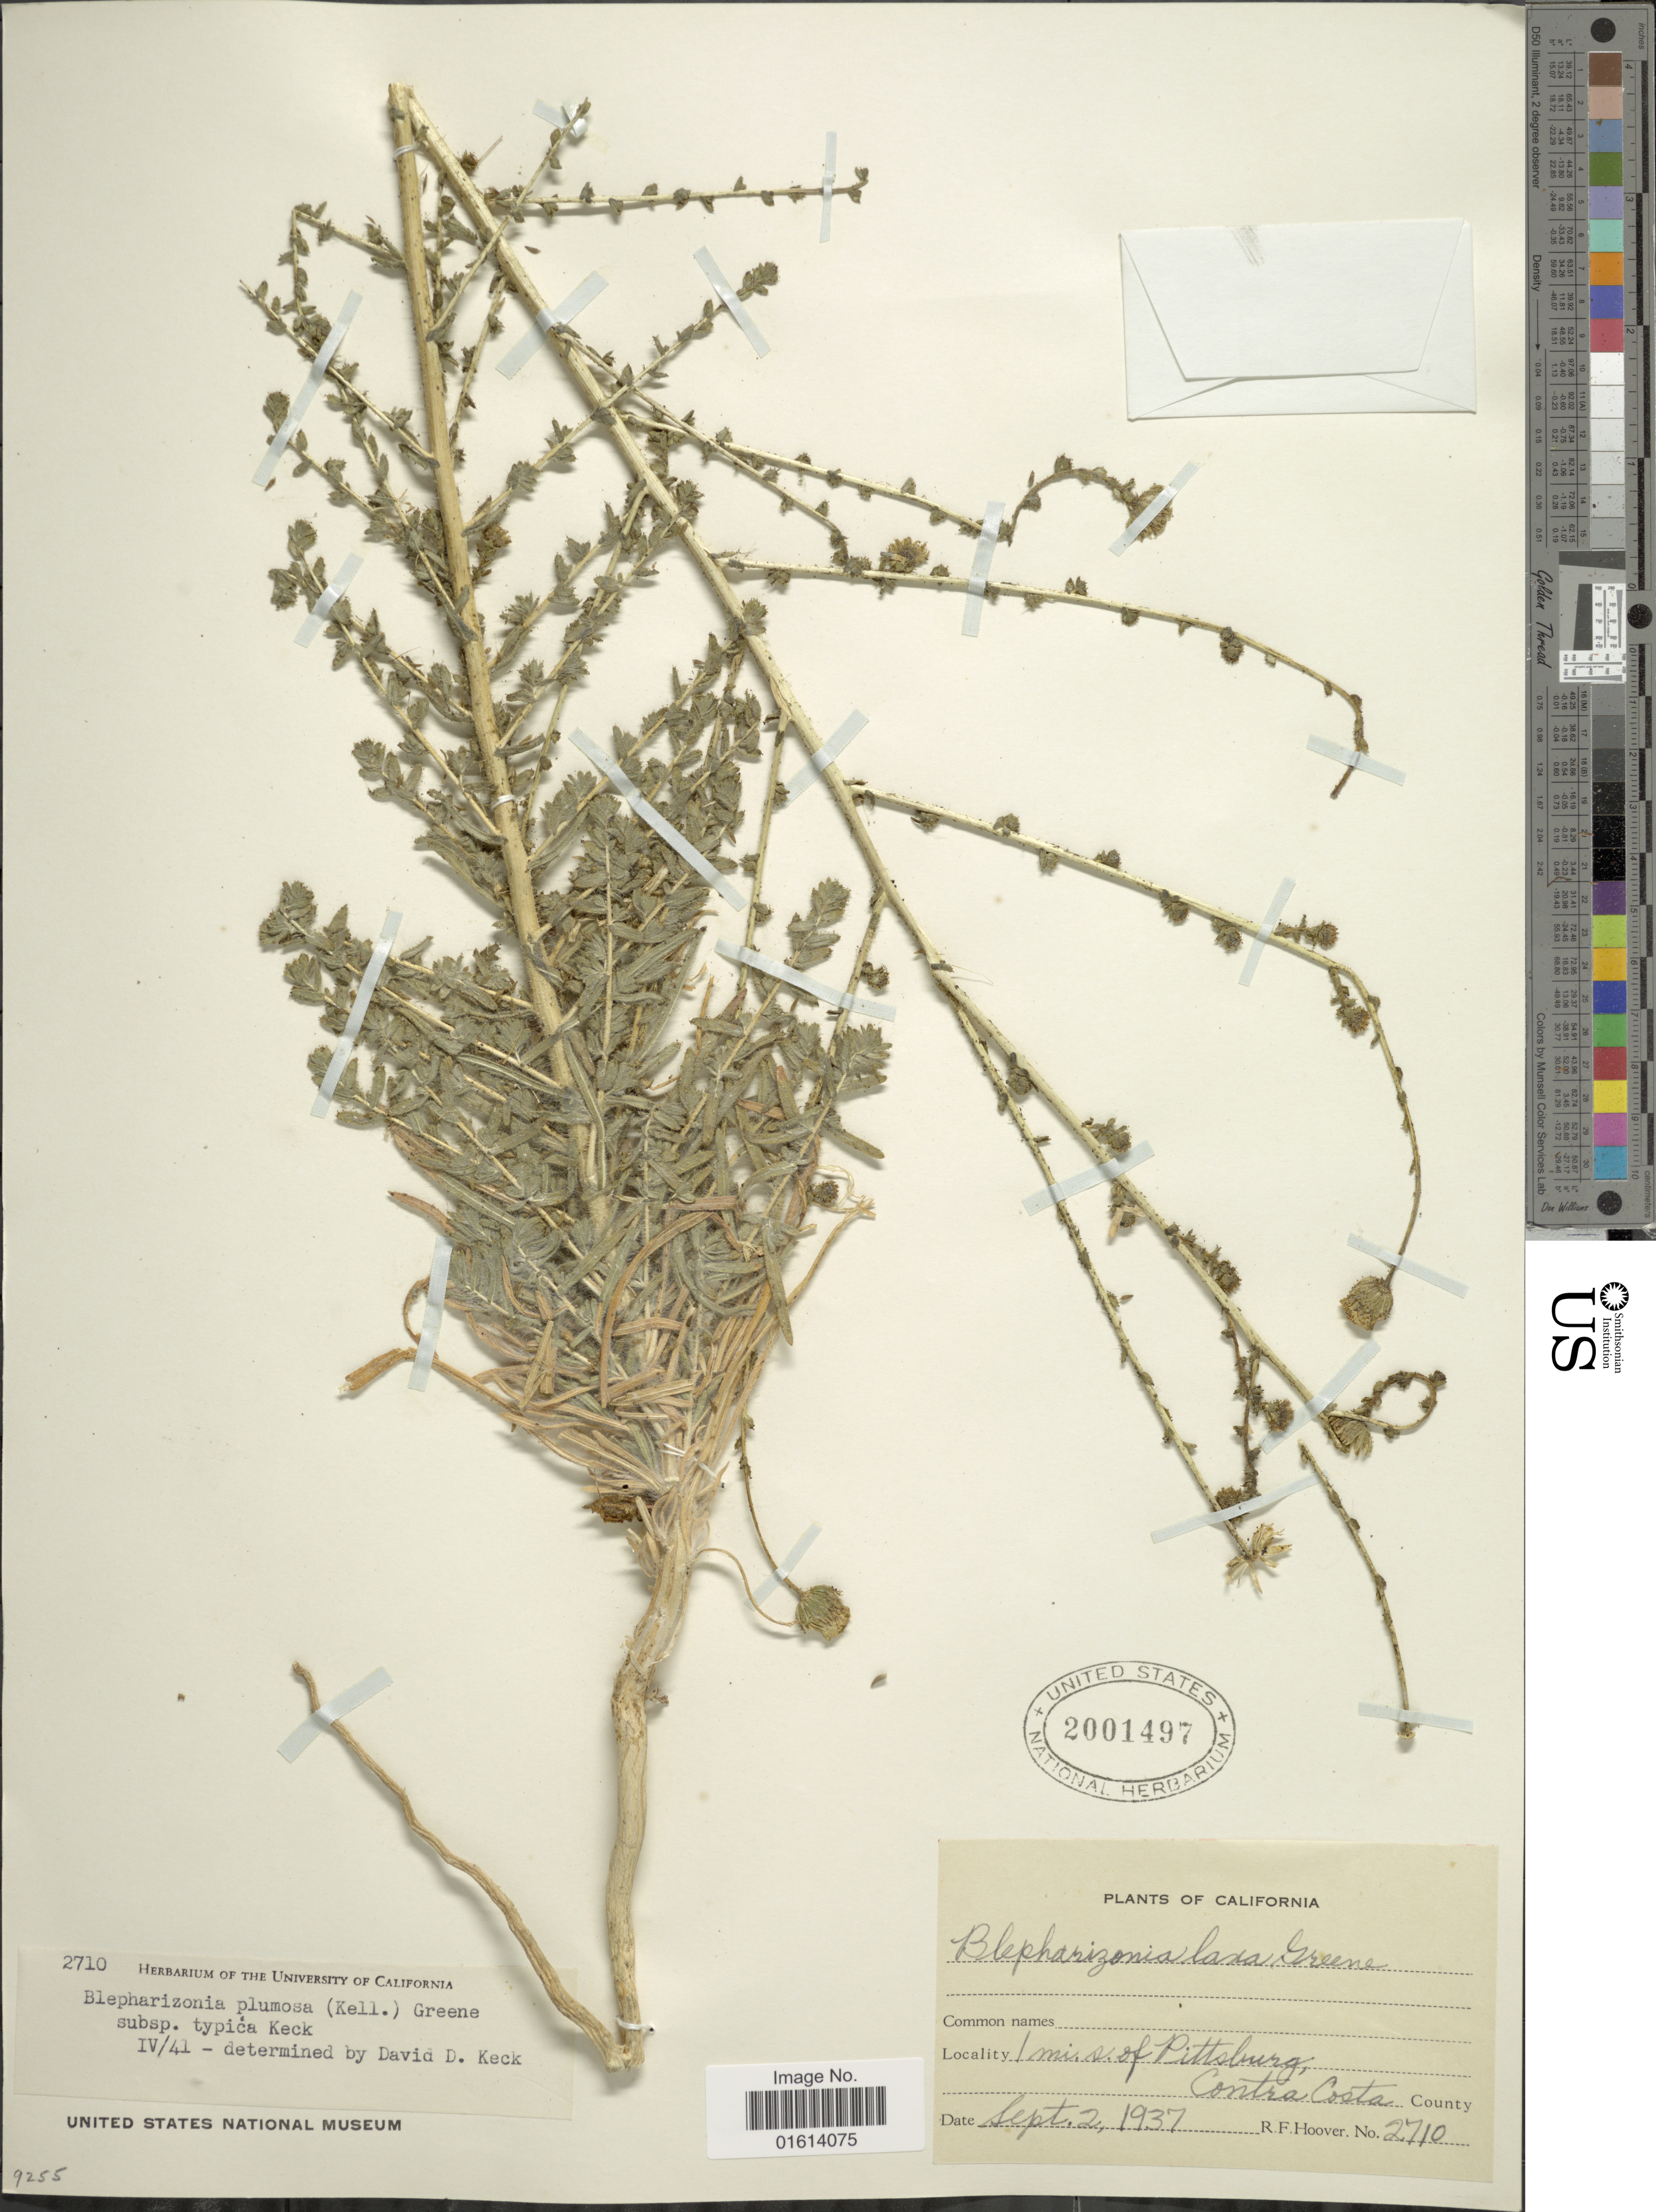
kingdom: Plantae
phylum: Tracheophyta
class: Magnoliopsida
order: Asterales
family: Asteraceae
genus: Blepharizonia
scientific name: Blepharizonia plumosa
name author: (Kellogg) Greene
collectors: R. F. Hoover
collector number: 2710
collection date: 1937-09-02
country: United States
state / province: California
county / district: Contra Costa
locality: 1 mi. s. of Pittsburg, Contra Costa County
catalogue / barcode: US 2001497